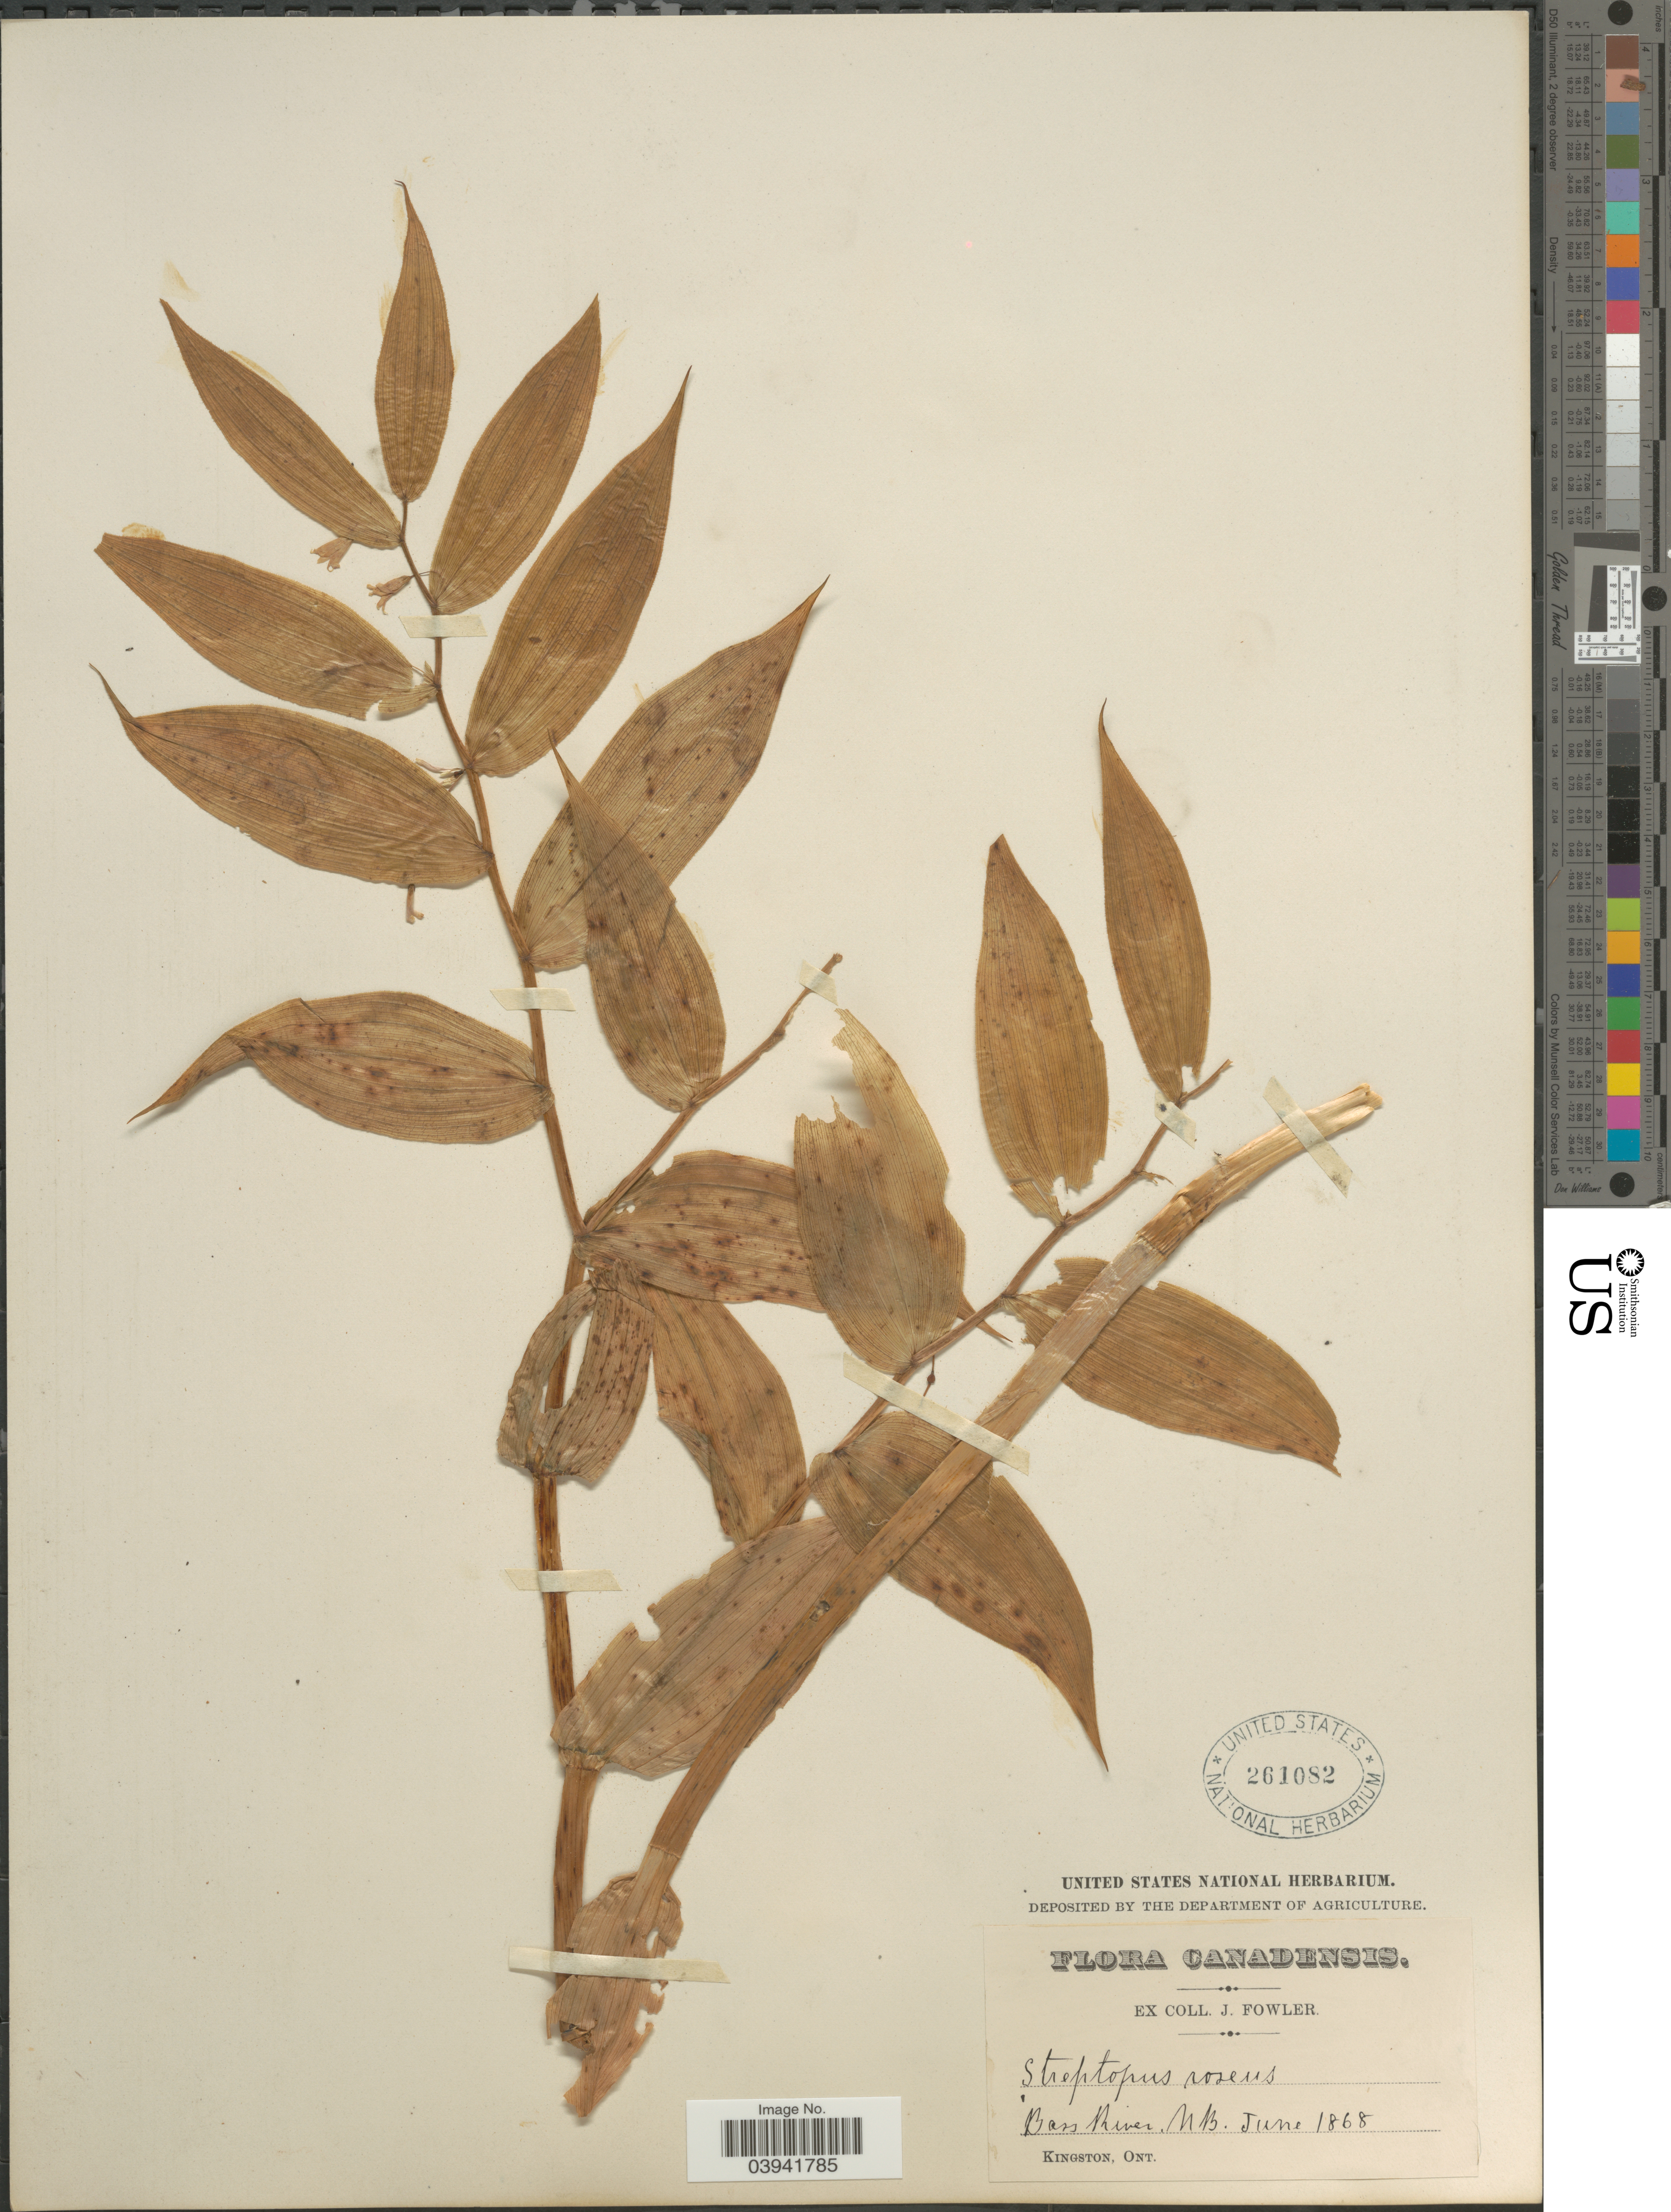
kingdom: Plantae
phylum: Tracheophyta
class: Liliopsida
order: Liliales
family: Liliaceae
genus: Streptopus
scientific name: Streptopus roseus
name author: Michx.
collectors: J. Fowler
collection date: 1868-06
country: Canada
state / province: New Brunswick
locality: Bass River.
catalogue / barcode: US 261082